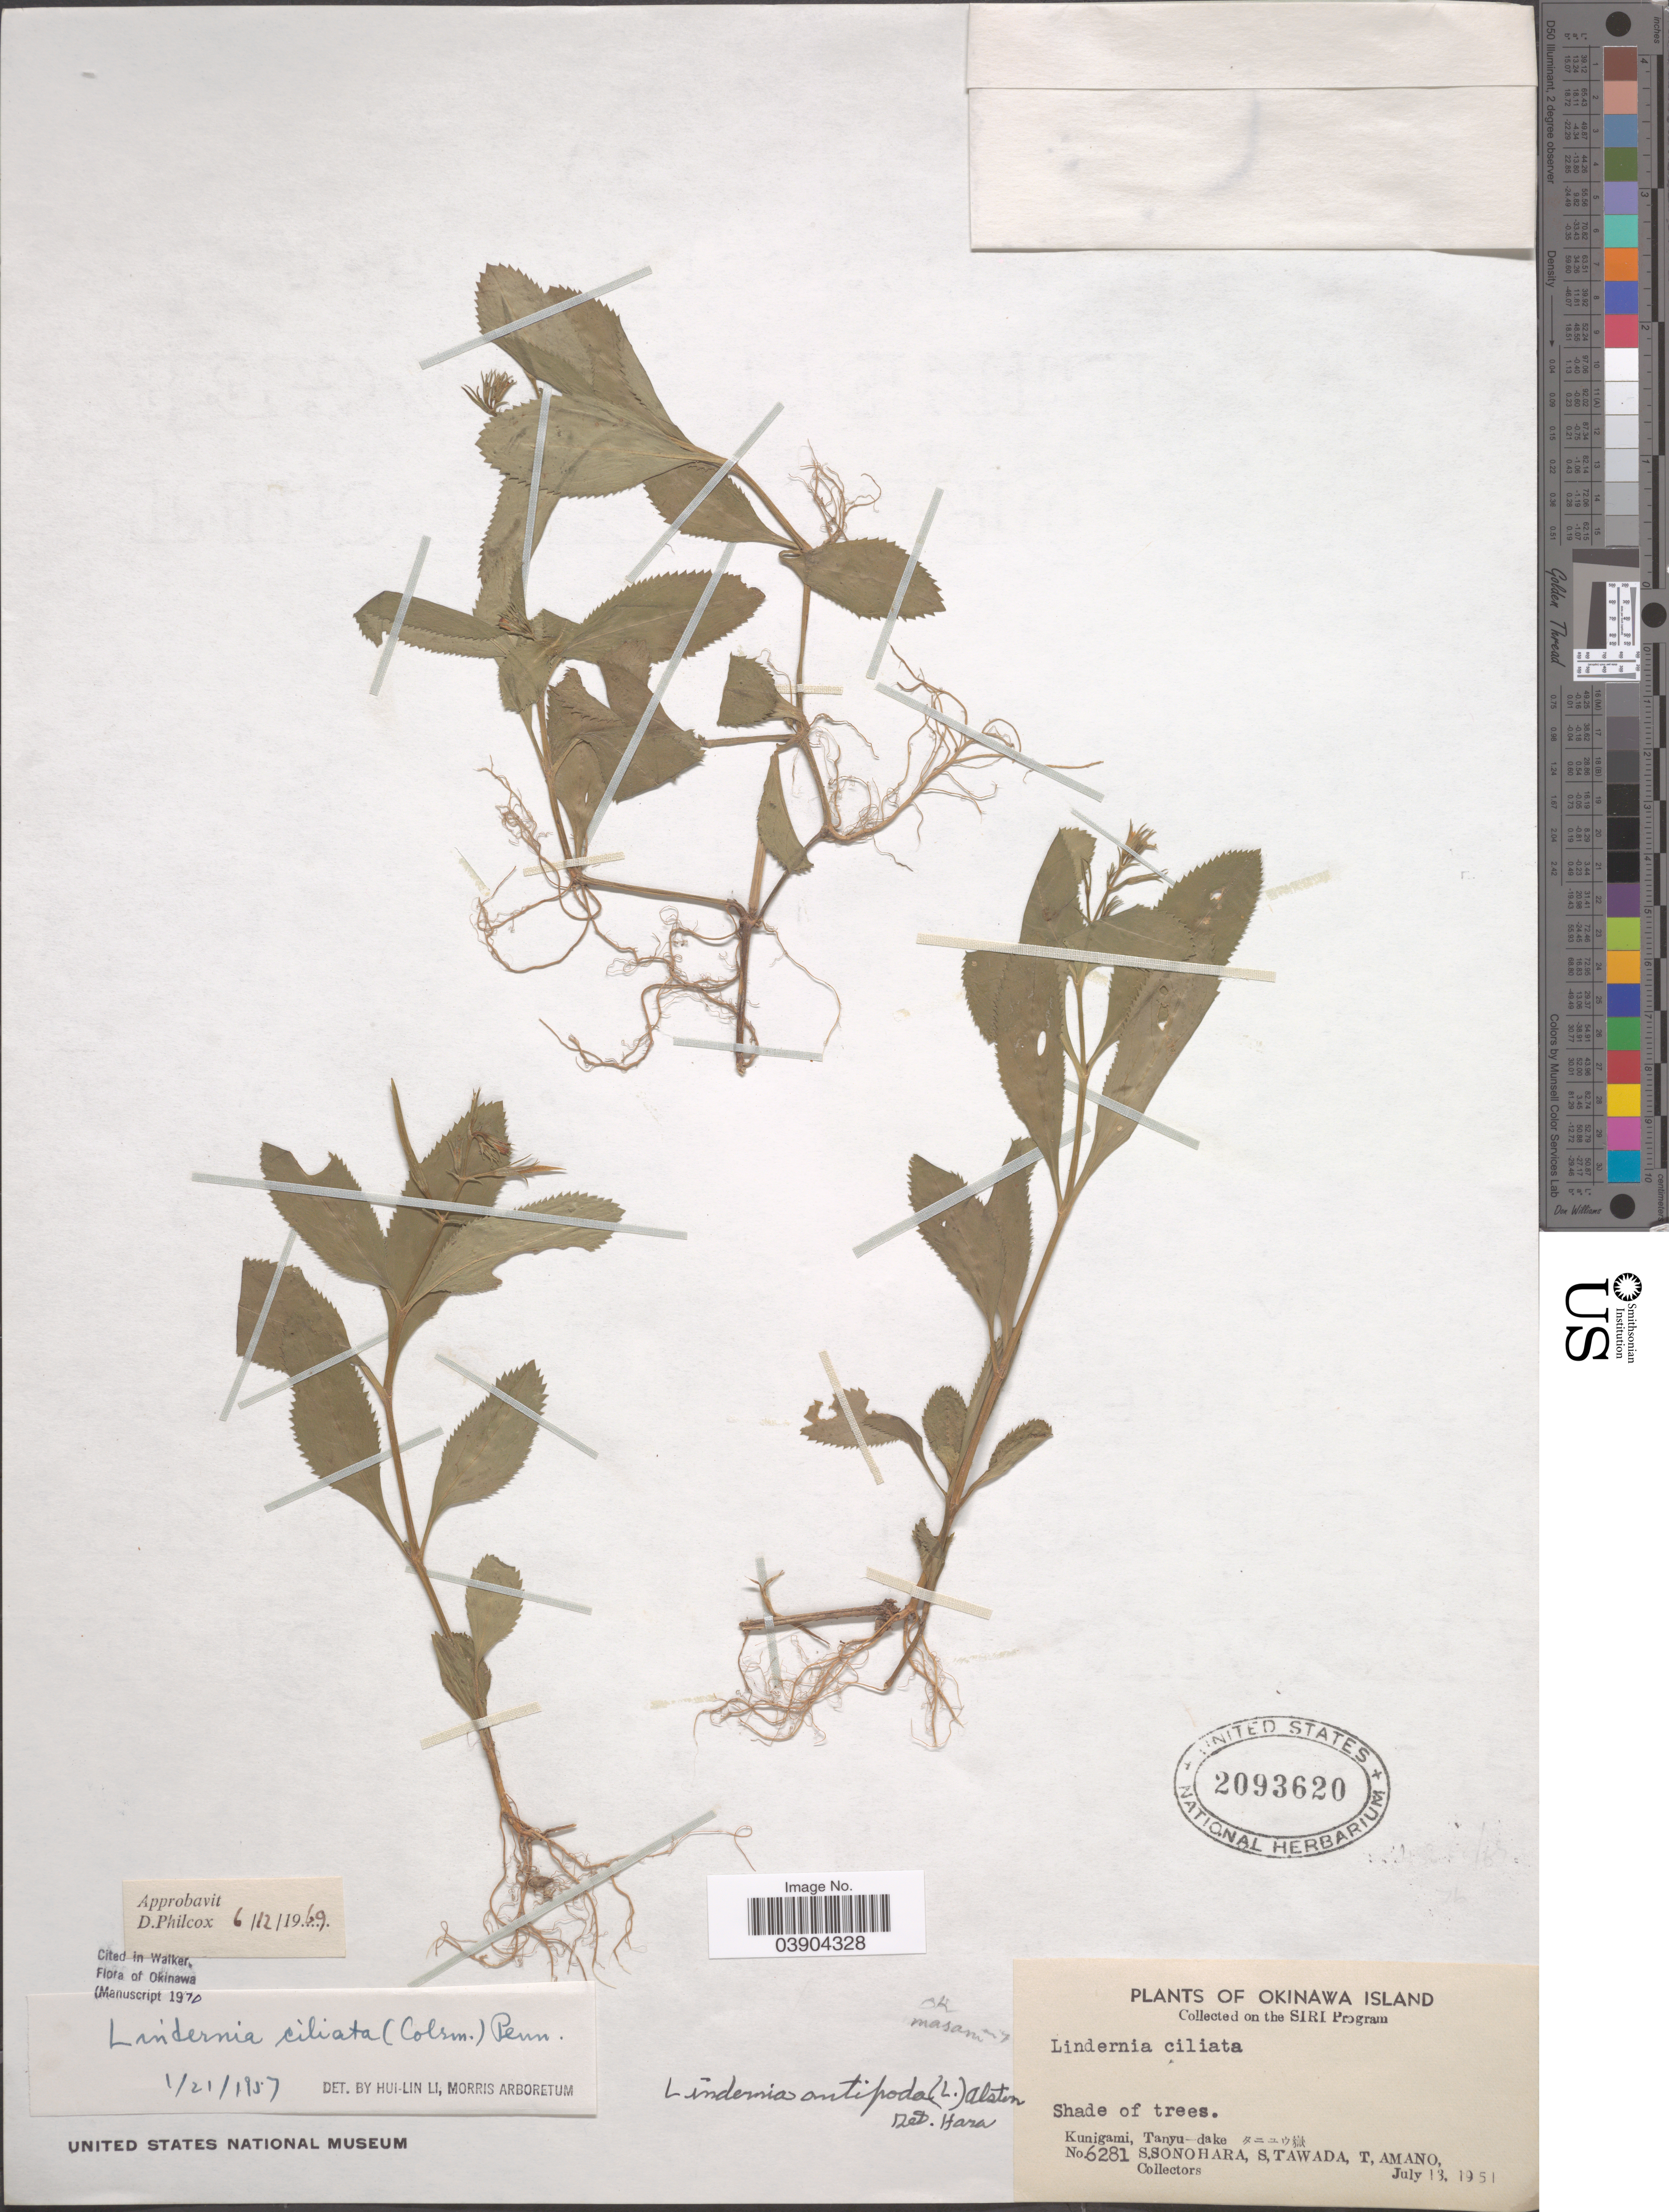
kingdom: Plantae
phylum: Tracheophyta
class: Magnoliopsida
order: Lamiales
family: Linderniaceae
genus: Lindernia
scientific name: Lindernia antipoda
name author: (L.) Alston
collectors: S. Sonohara, S. Tawada & T. Amano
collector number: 6281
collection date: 1951-07-13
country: Japan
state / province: Okinawa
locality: Okinawa Island. Kunigami, Tanyu-dake X.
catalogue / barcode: US 2093620